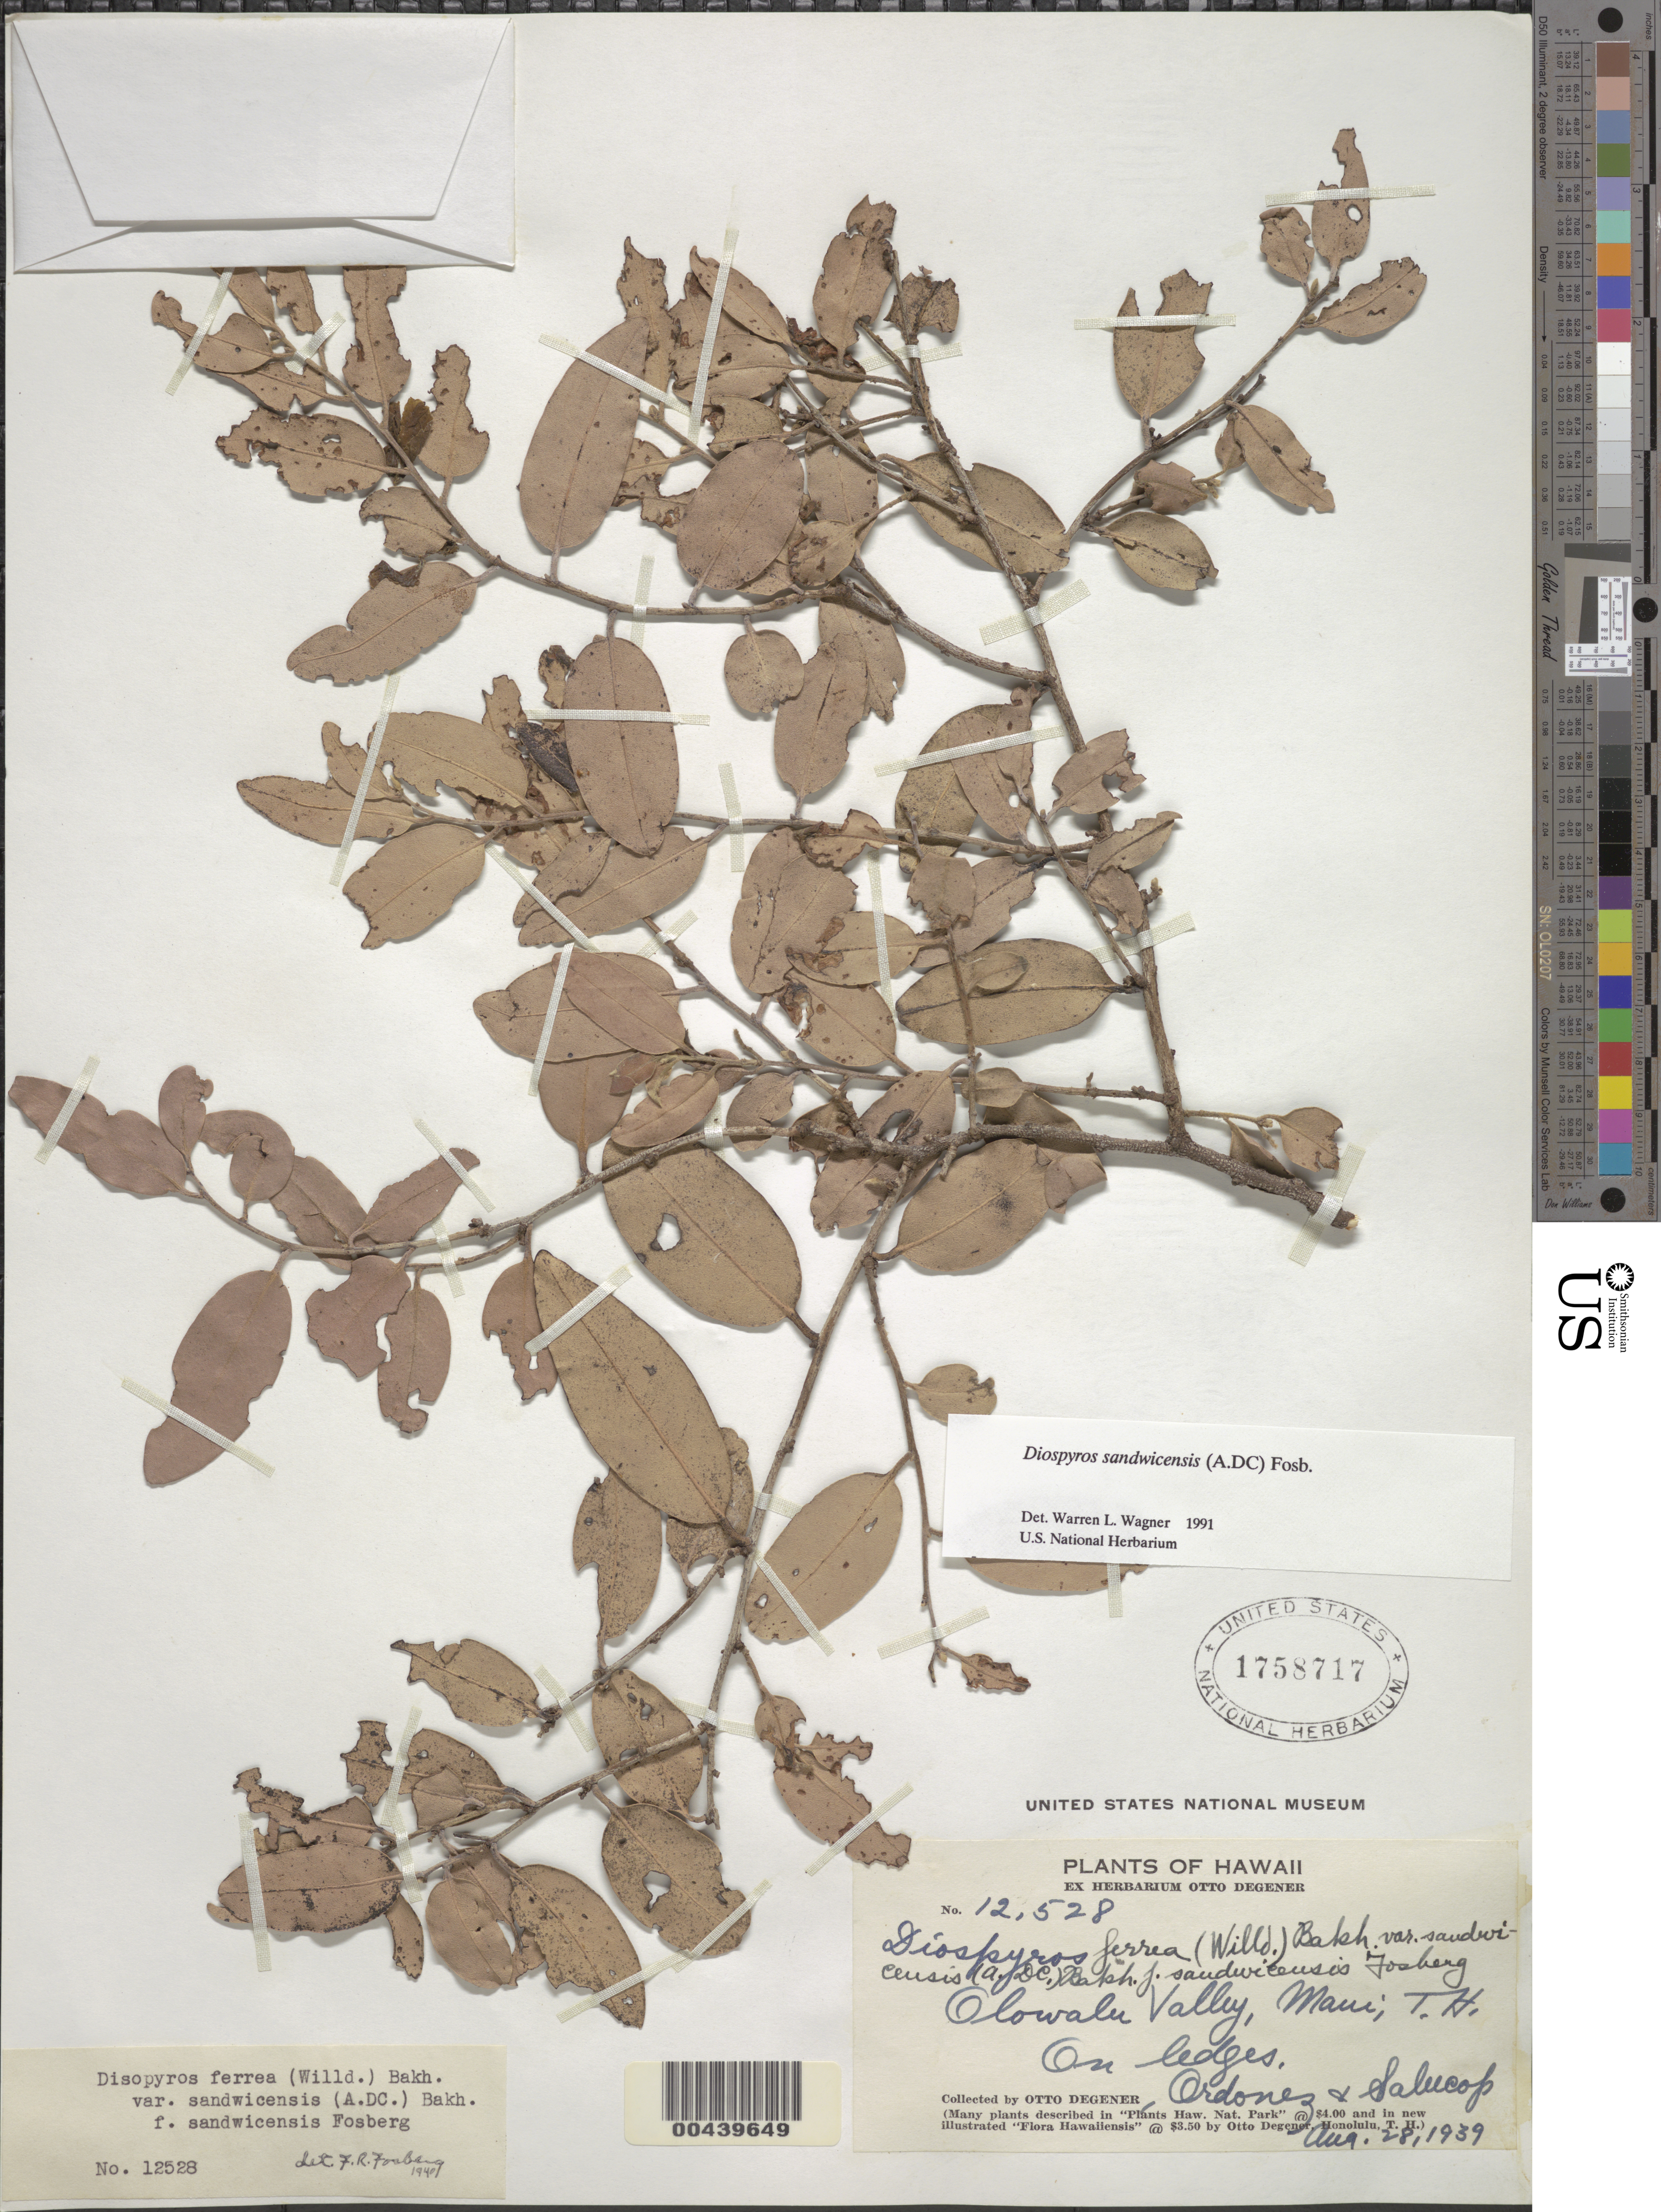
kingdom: Plantae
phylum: Tracheophyta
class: Magnoliopsida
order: Ericales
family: Ebenaceae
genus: Diospyros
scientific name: Diospyros sandwicensis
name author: (A. DC.) Fosberg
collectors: O. Degener, Ordonez & -- Salucop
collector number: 12528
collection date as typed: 28 Aug 1939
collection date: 1939-08-28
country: United States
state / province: Hawaii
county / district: Maui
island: Maui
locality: Olowalu Valley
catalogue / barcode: US 1758717